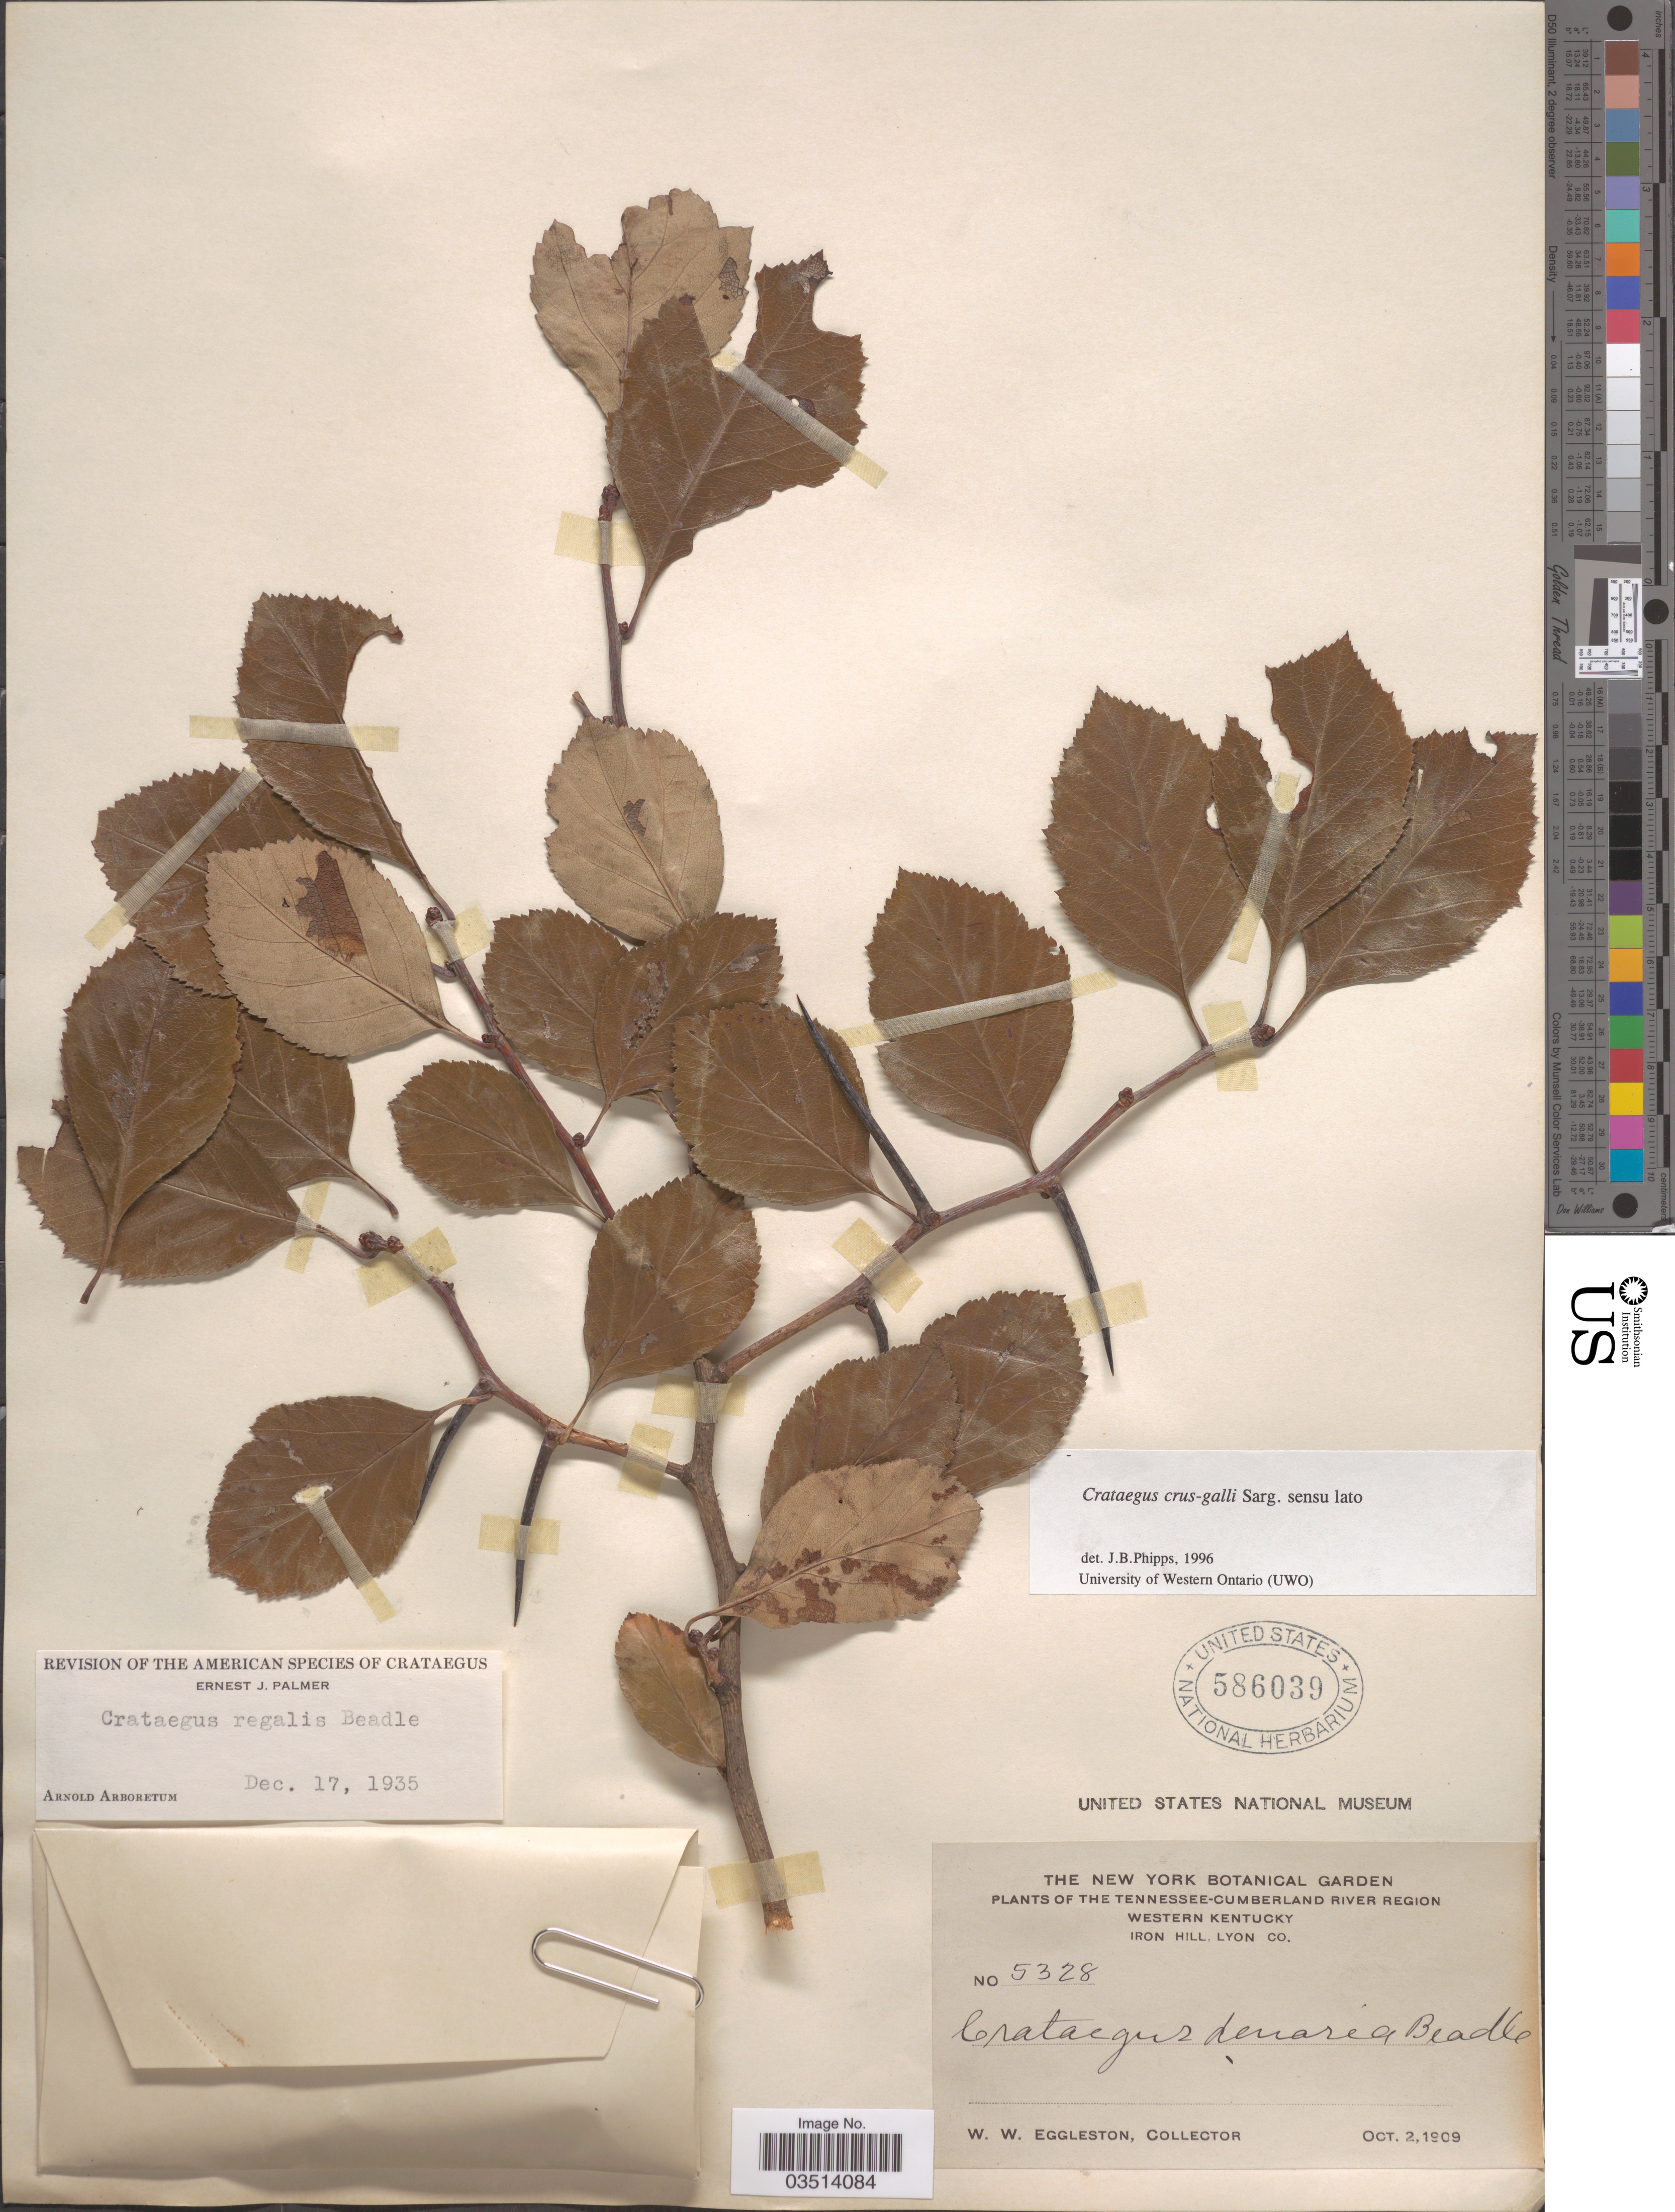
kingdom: Plantae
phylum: Tracheophyta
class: Magnoliopsida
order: Rosales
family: Rosaceae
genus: Crataegus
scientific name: Crataegus crus-galli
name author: L.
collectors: W. W. Eggleston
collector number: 5328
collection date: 1909-10-02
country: United States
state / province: Kentucky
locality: The Tennessee-Cumberland River Region. Western Kentucky. Iron Hill, Lyon Co.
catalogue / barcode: US 586039